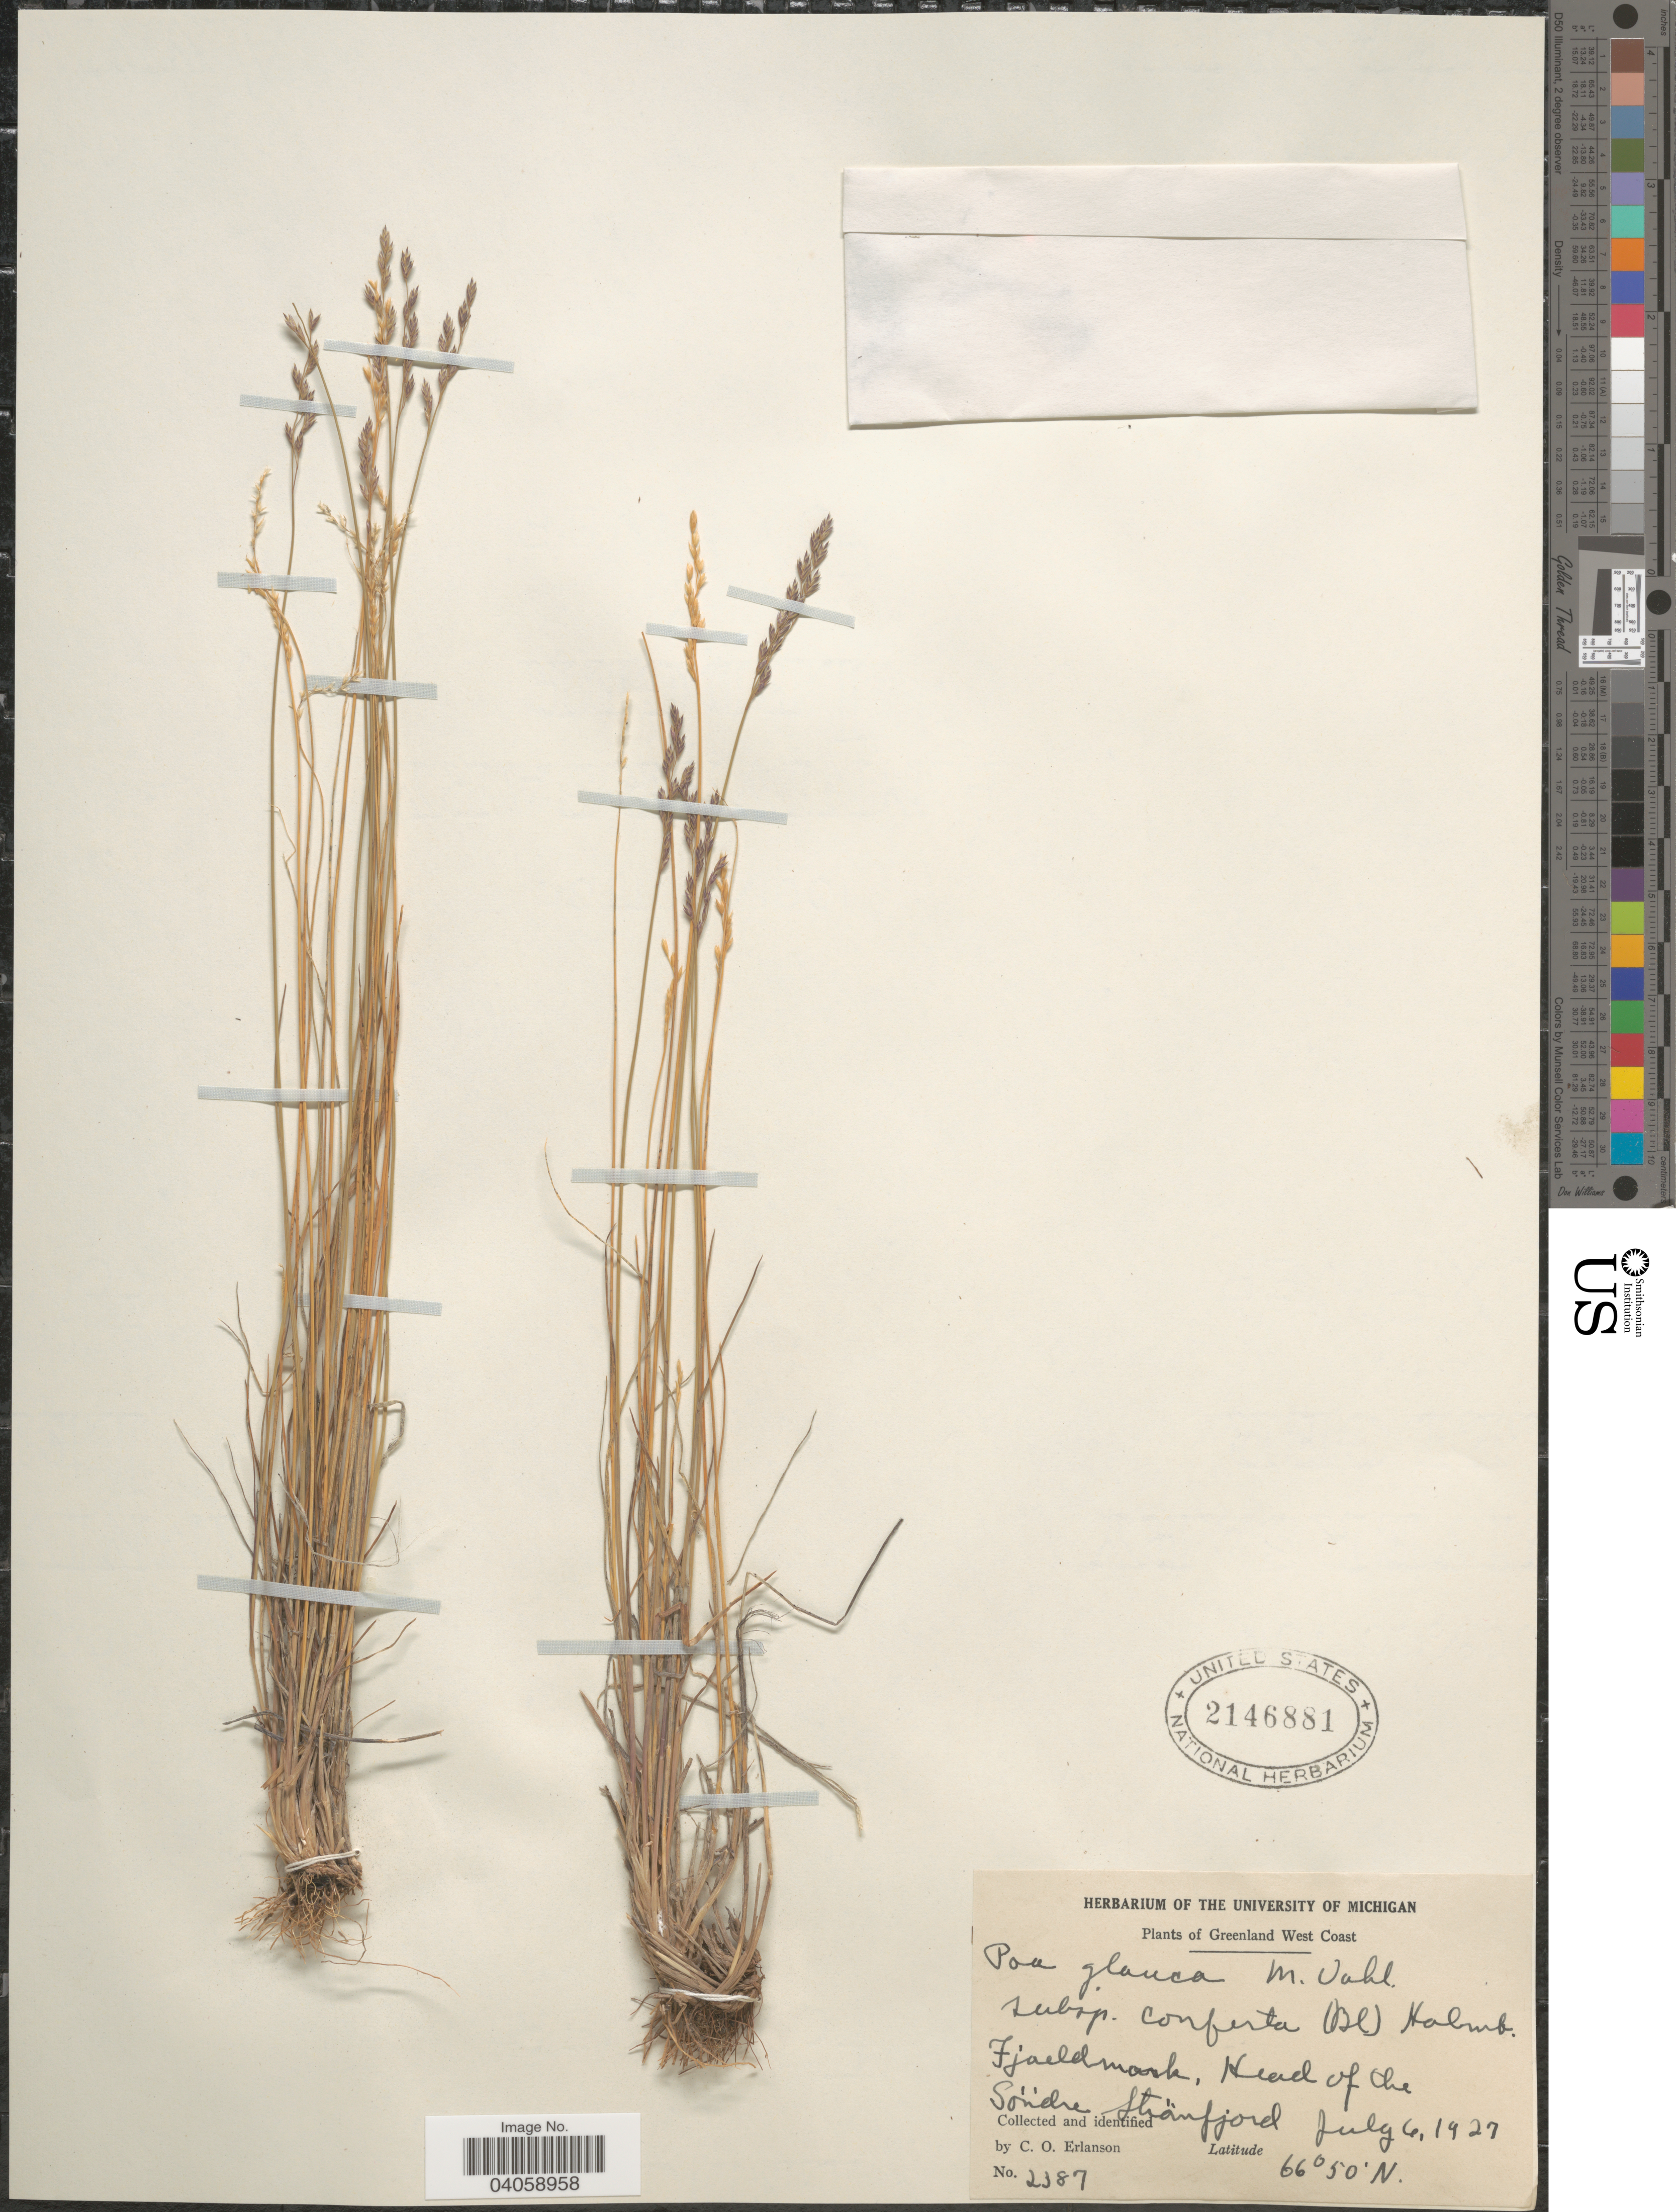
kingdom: Plantae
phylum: Tracheophyta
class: Liliopsida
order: Poales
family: Poaceae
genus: Poa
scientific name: Poa glauca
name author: Vahl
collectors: C. O. Erlanson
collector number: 2387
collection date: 1927-07-06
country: Greenland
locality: Greenland West Coast. Fjaeldmark, Head of the Søndre Strømfjord.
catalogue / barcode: US 2146881